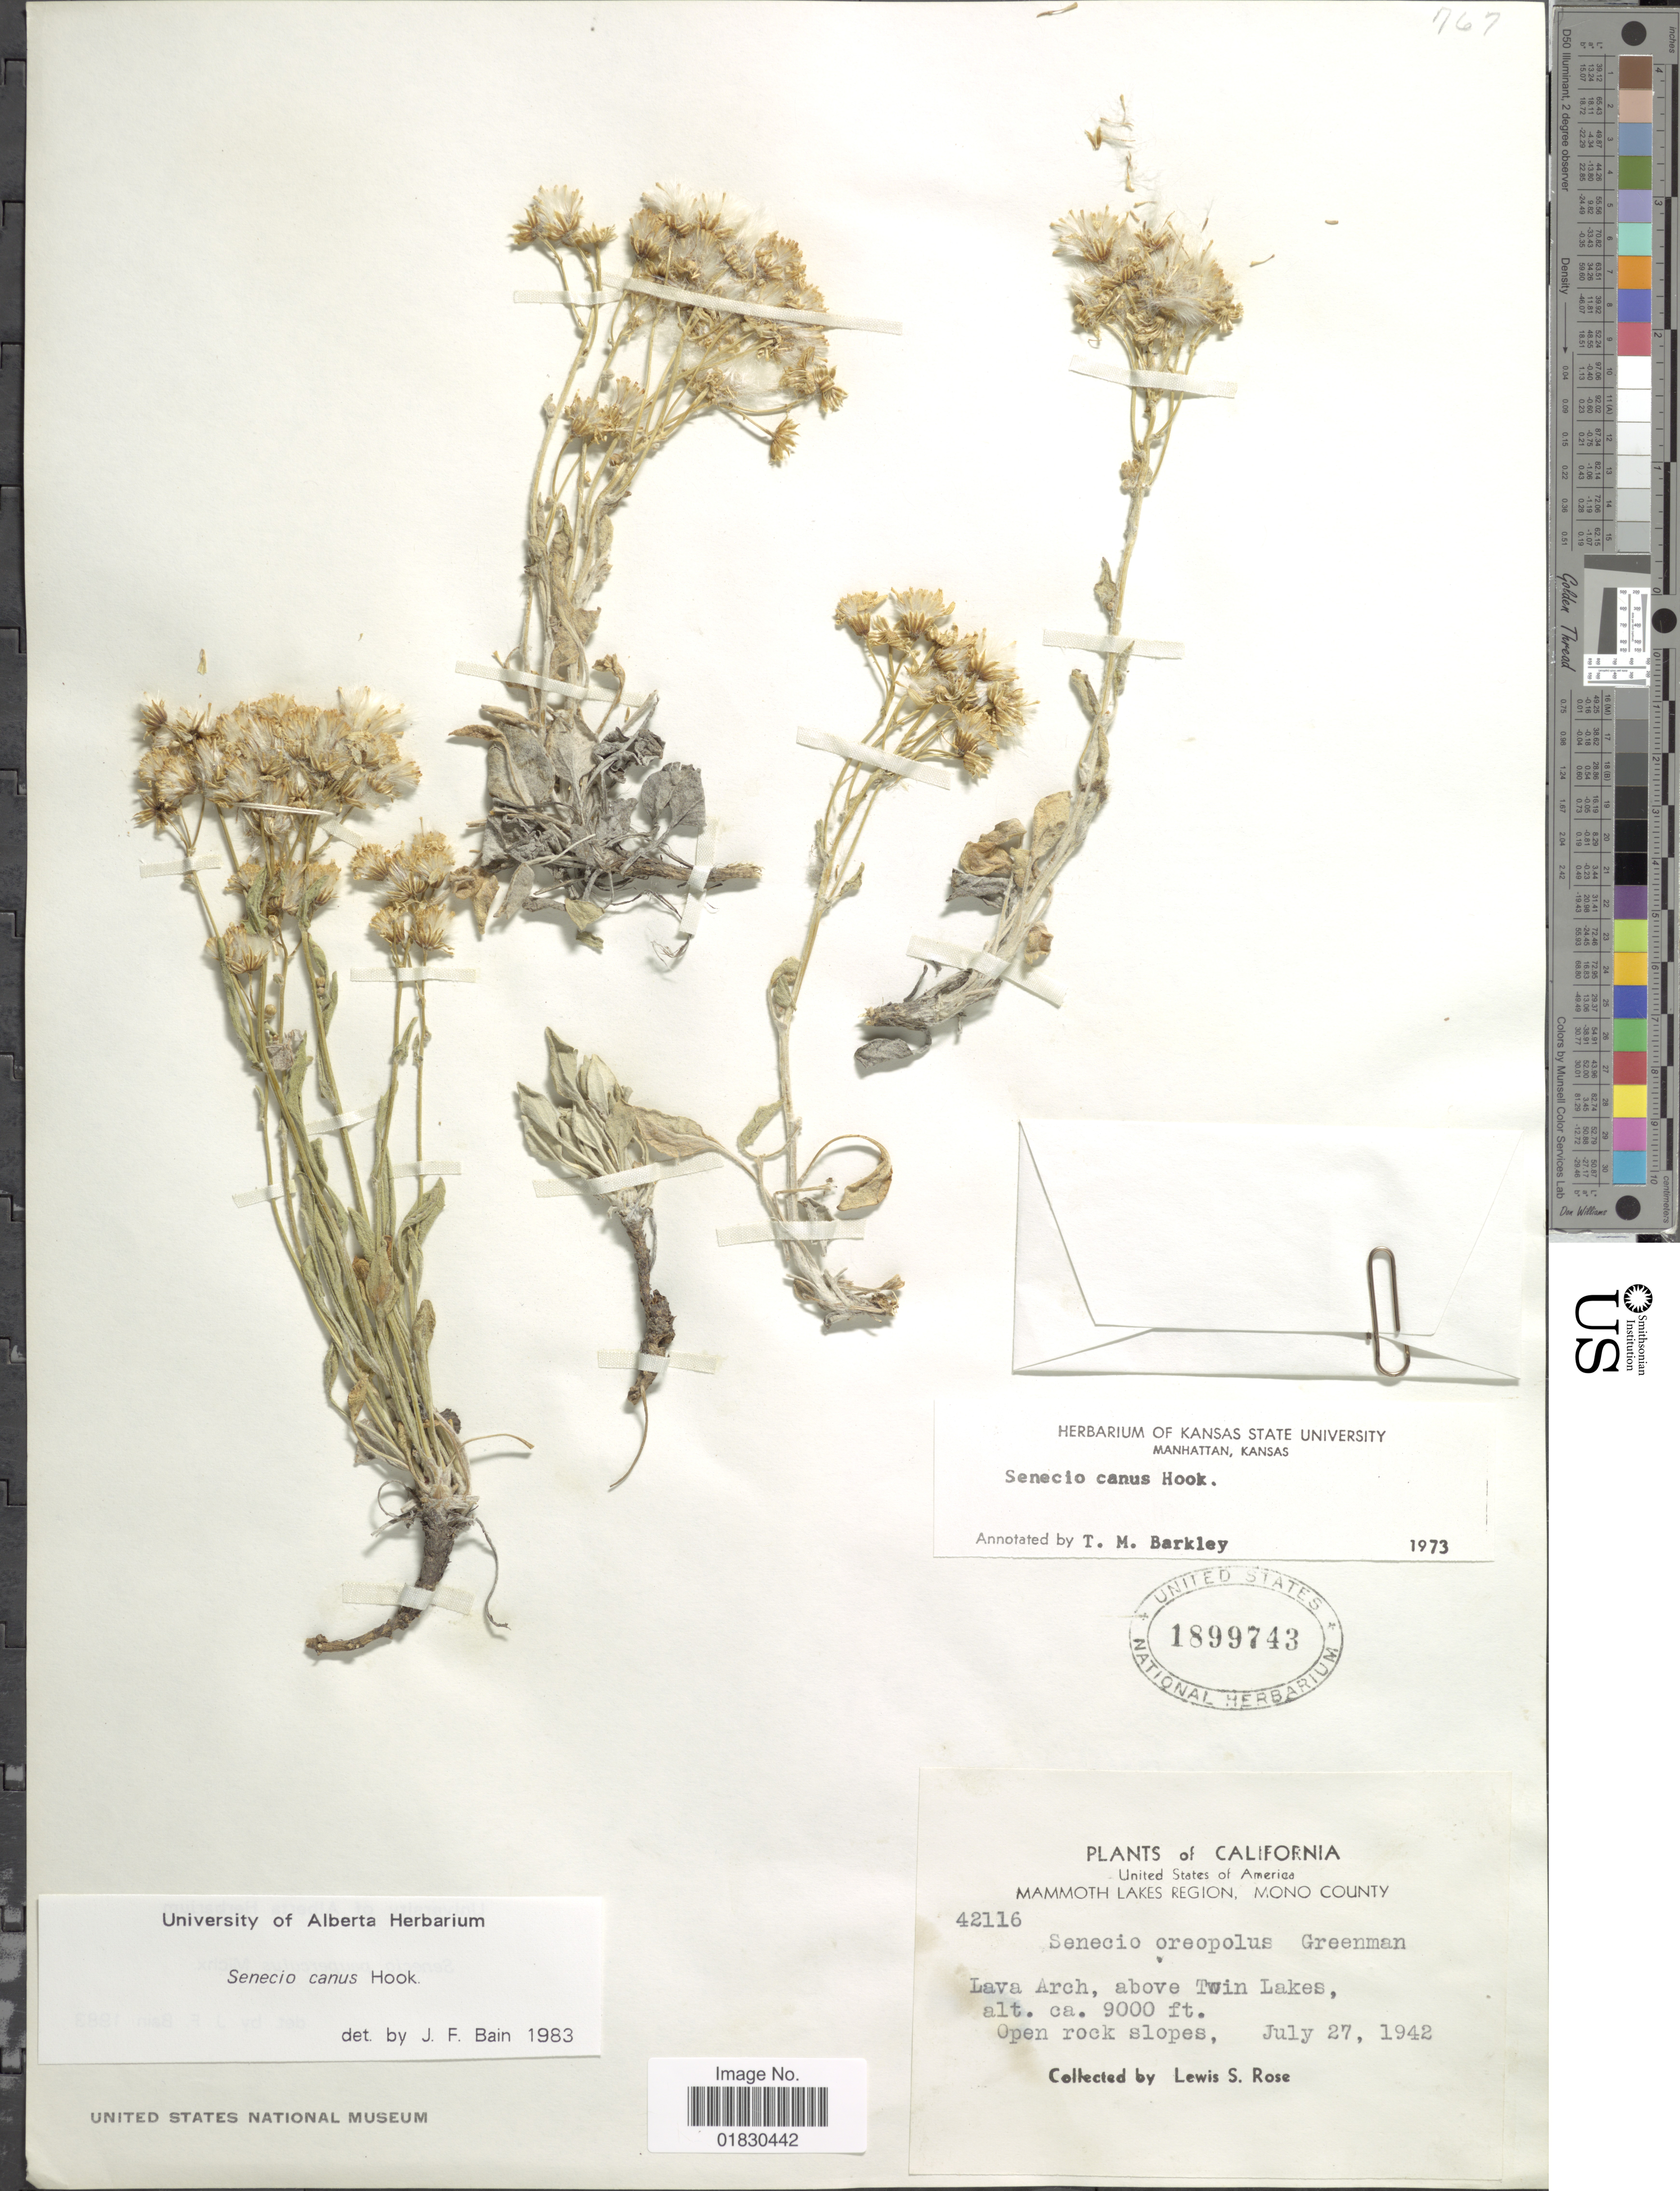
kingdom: Plantae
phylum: Tracheophyta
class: Magnoliopsida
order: Asterales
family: Asteraceae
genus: Packera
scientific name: Packera cana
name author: (Hook.) W.A. Weber & Á. Löve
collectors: L. S. Rose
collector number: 42116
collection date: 1942-07-27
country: United States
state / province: California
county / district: Mono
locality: Mammoth Lake Region, Mono County, Lav Arch, above Twin Lakes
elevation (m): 2743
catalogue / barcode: US 1899743